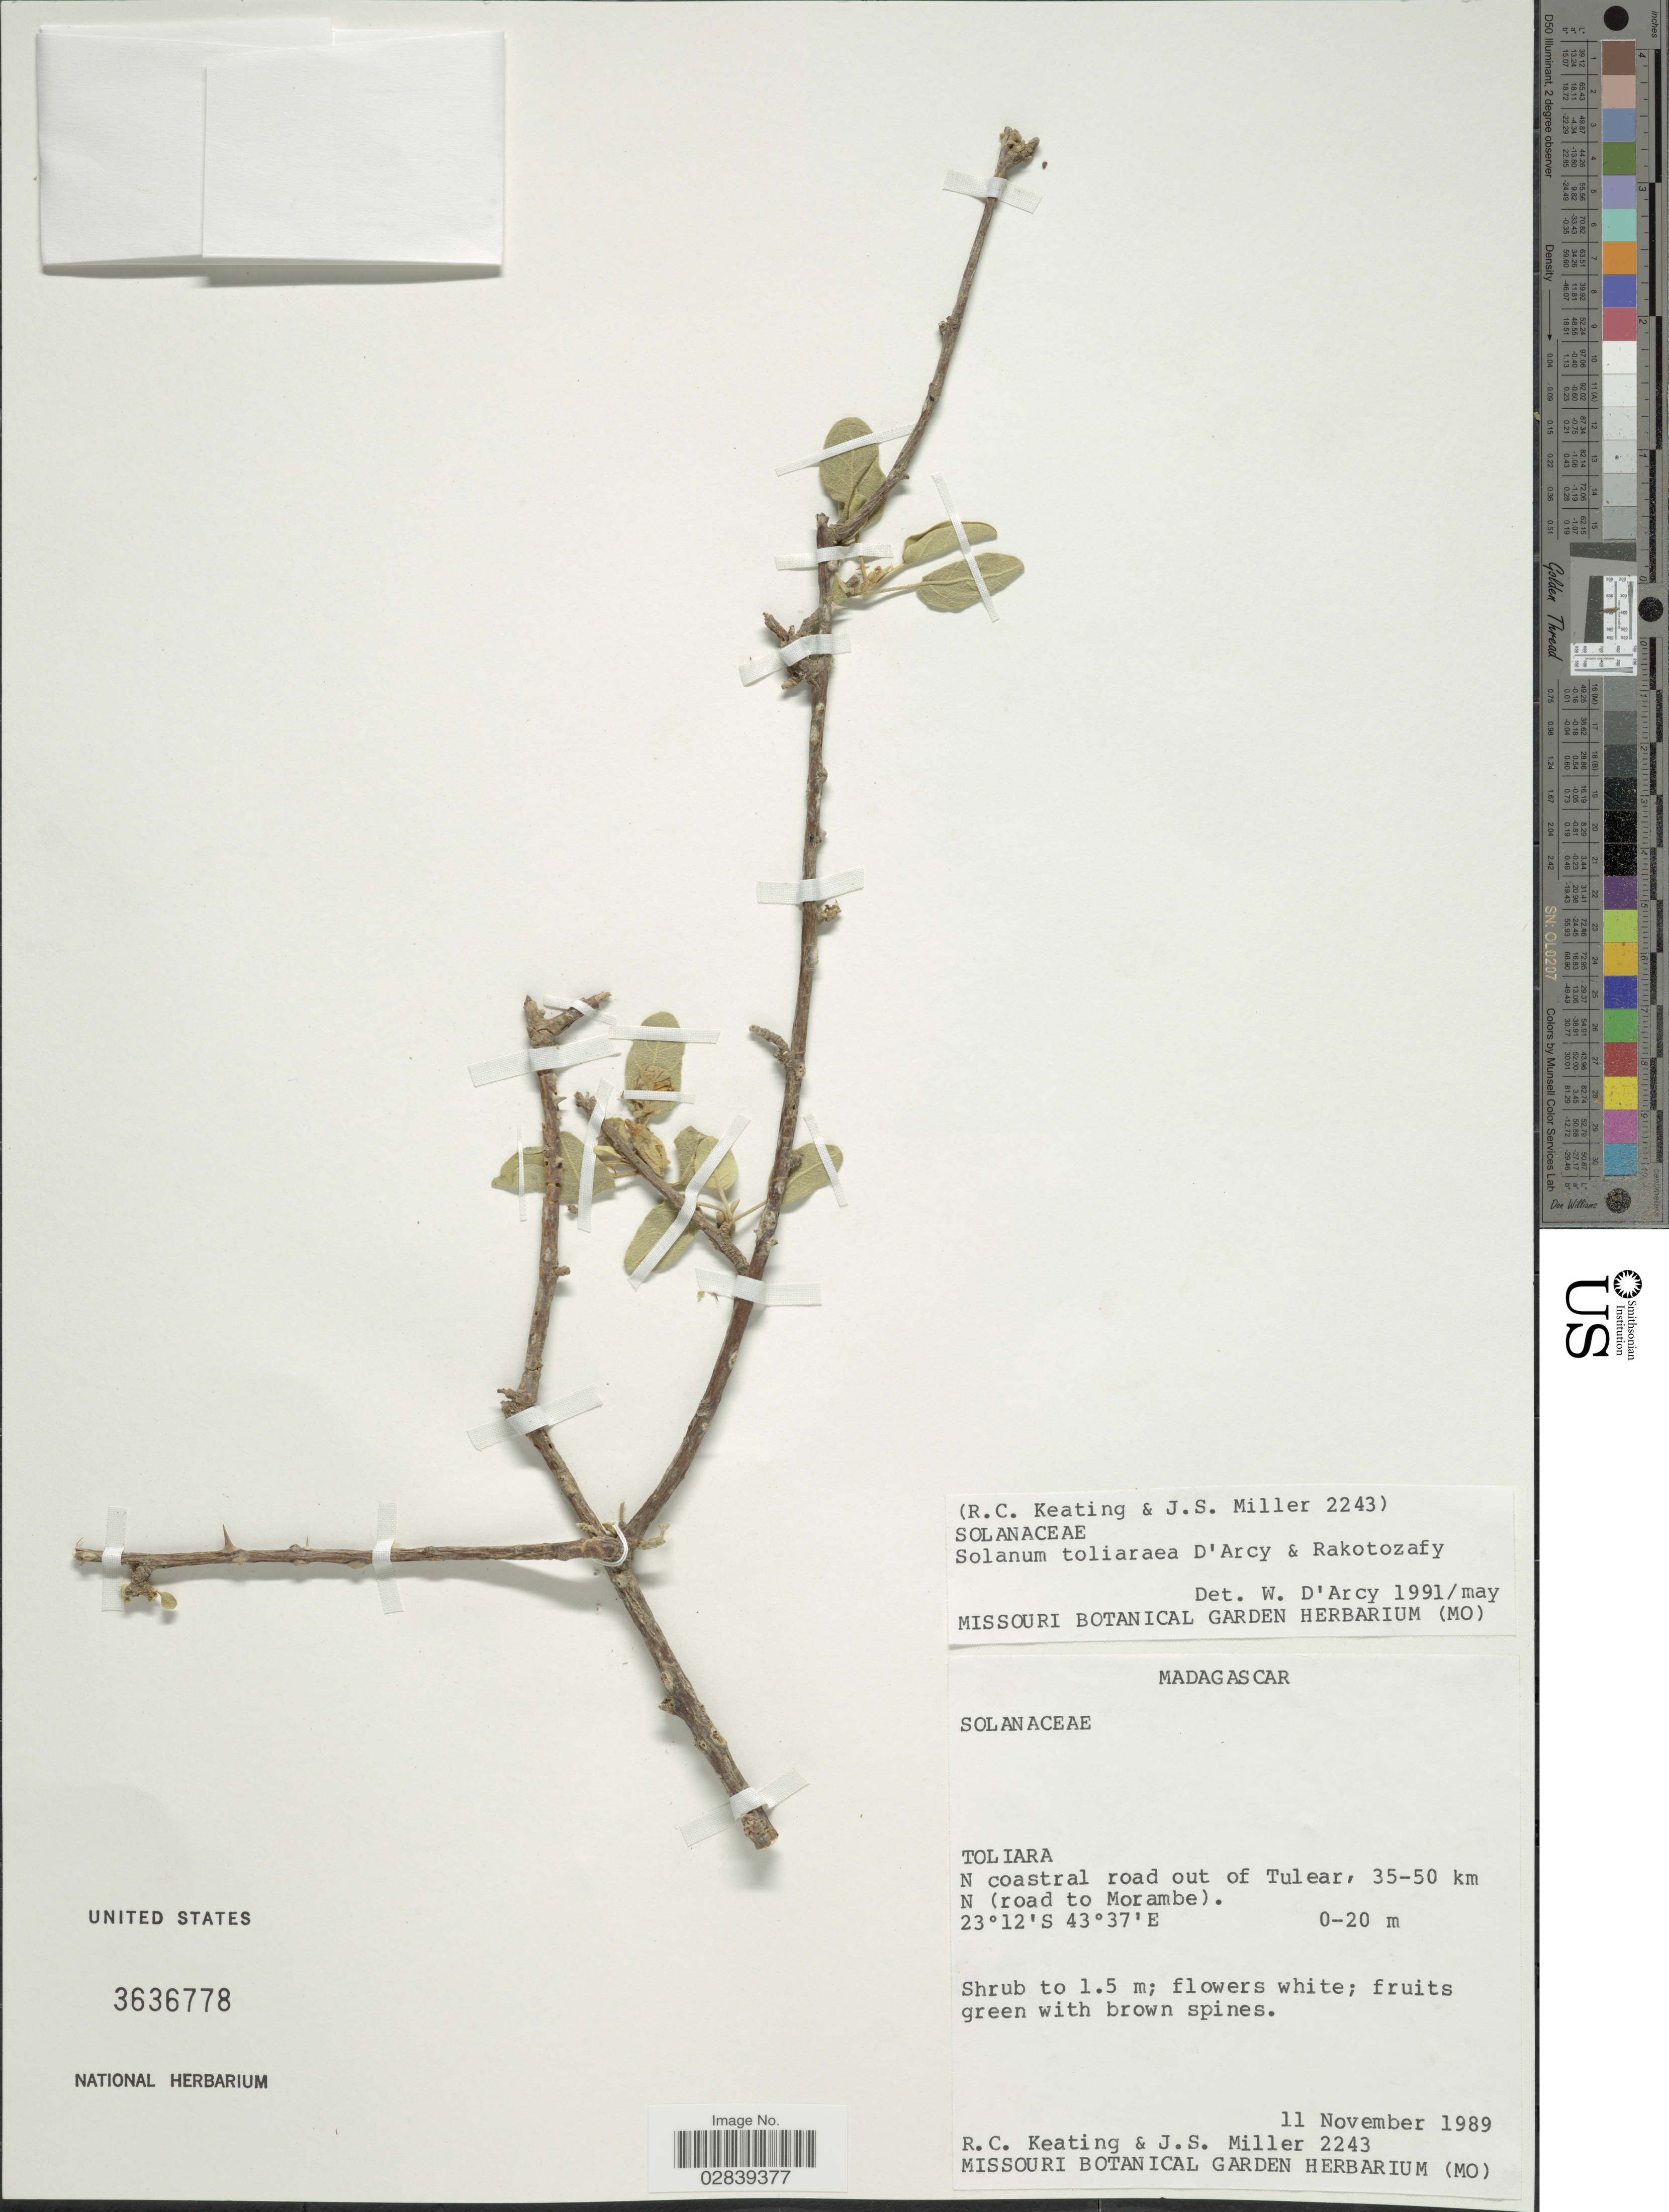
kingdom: Plantae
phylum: Tracheophyta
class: Magnoliopsida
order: Solanales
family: Solanaceae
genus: Solanum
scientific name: Solanum toliaraea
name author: D'Arcy & Rakot.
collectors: R. C. Keating & J. S. Miller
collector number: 2243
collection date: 1989-11-11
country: Madagascar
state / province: Atsimo-Andrefana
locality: N coastal road out of Tulear, 35-50 km N (road to Morambe).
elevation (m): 0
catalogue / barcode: US 3636778